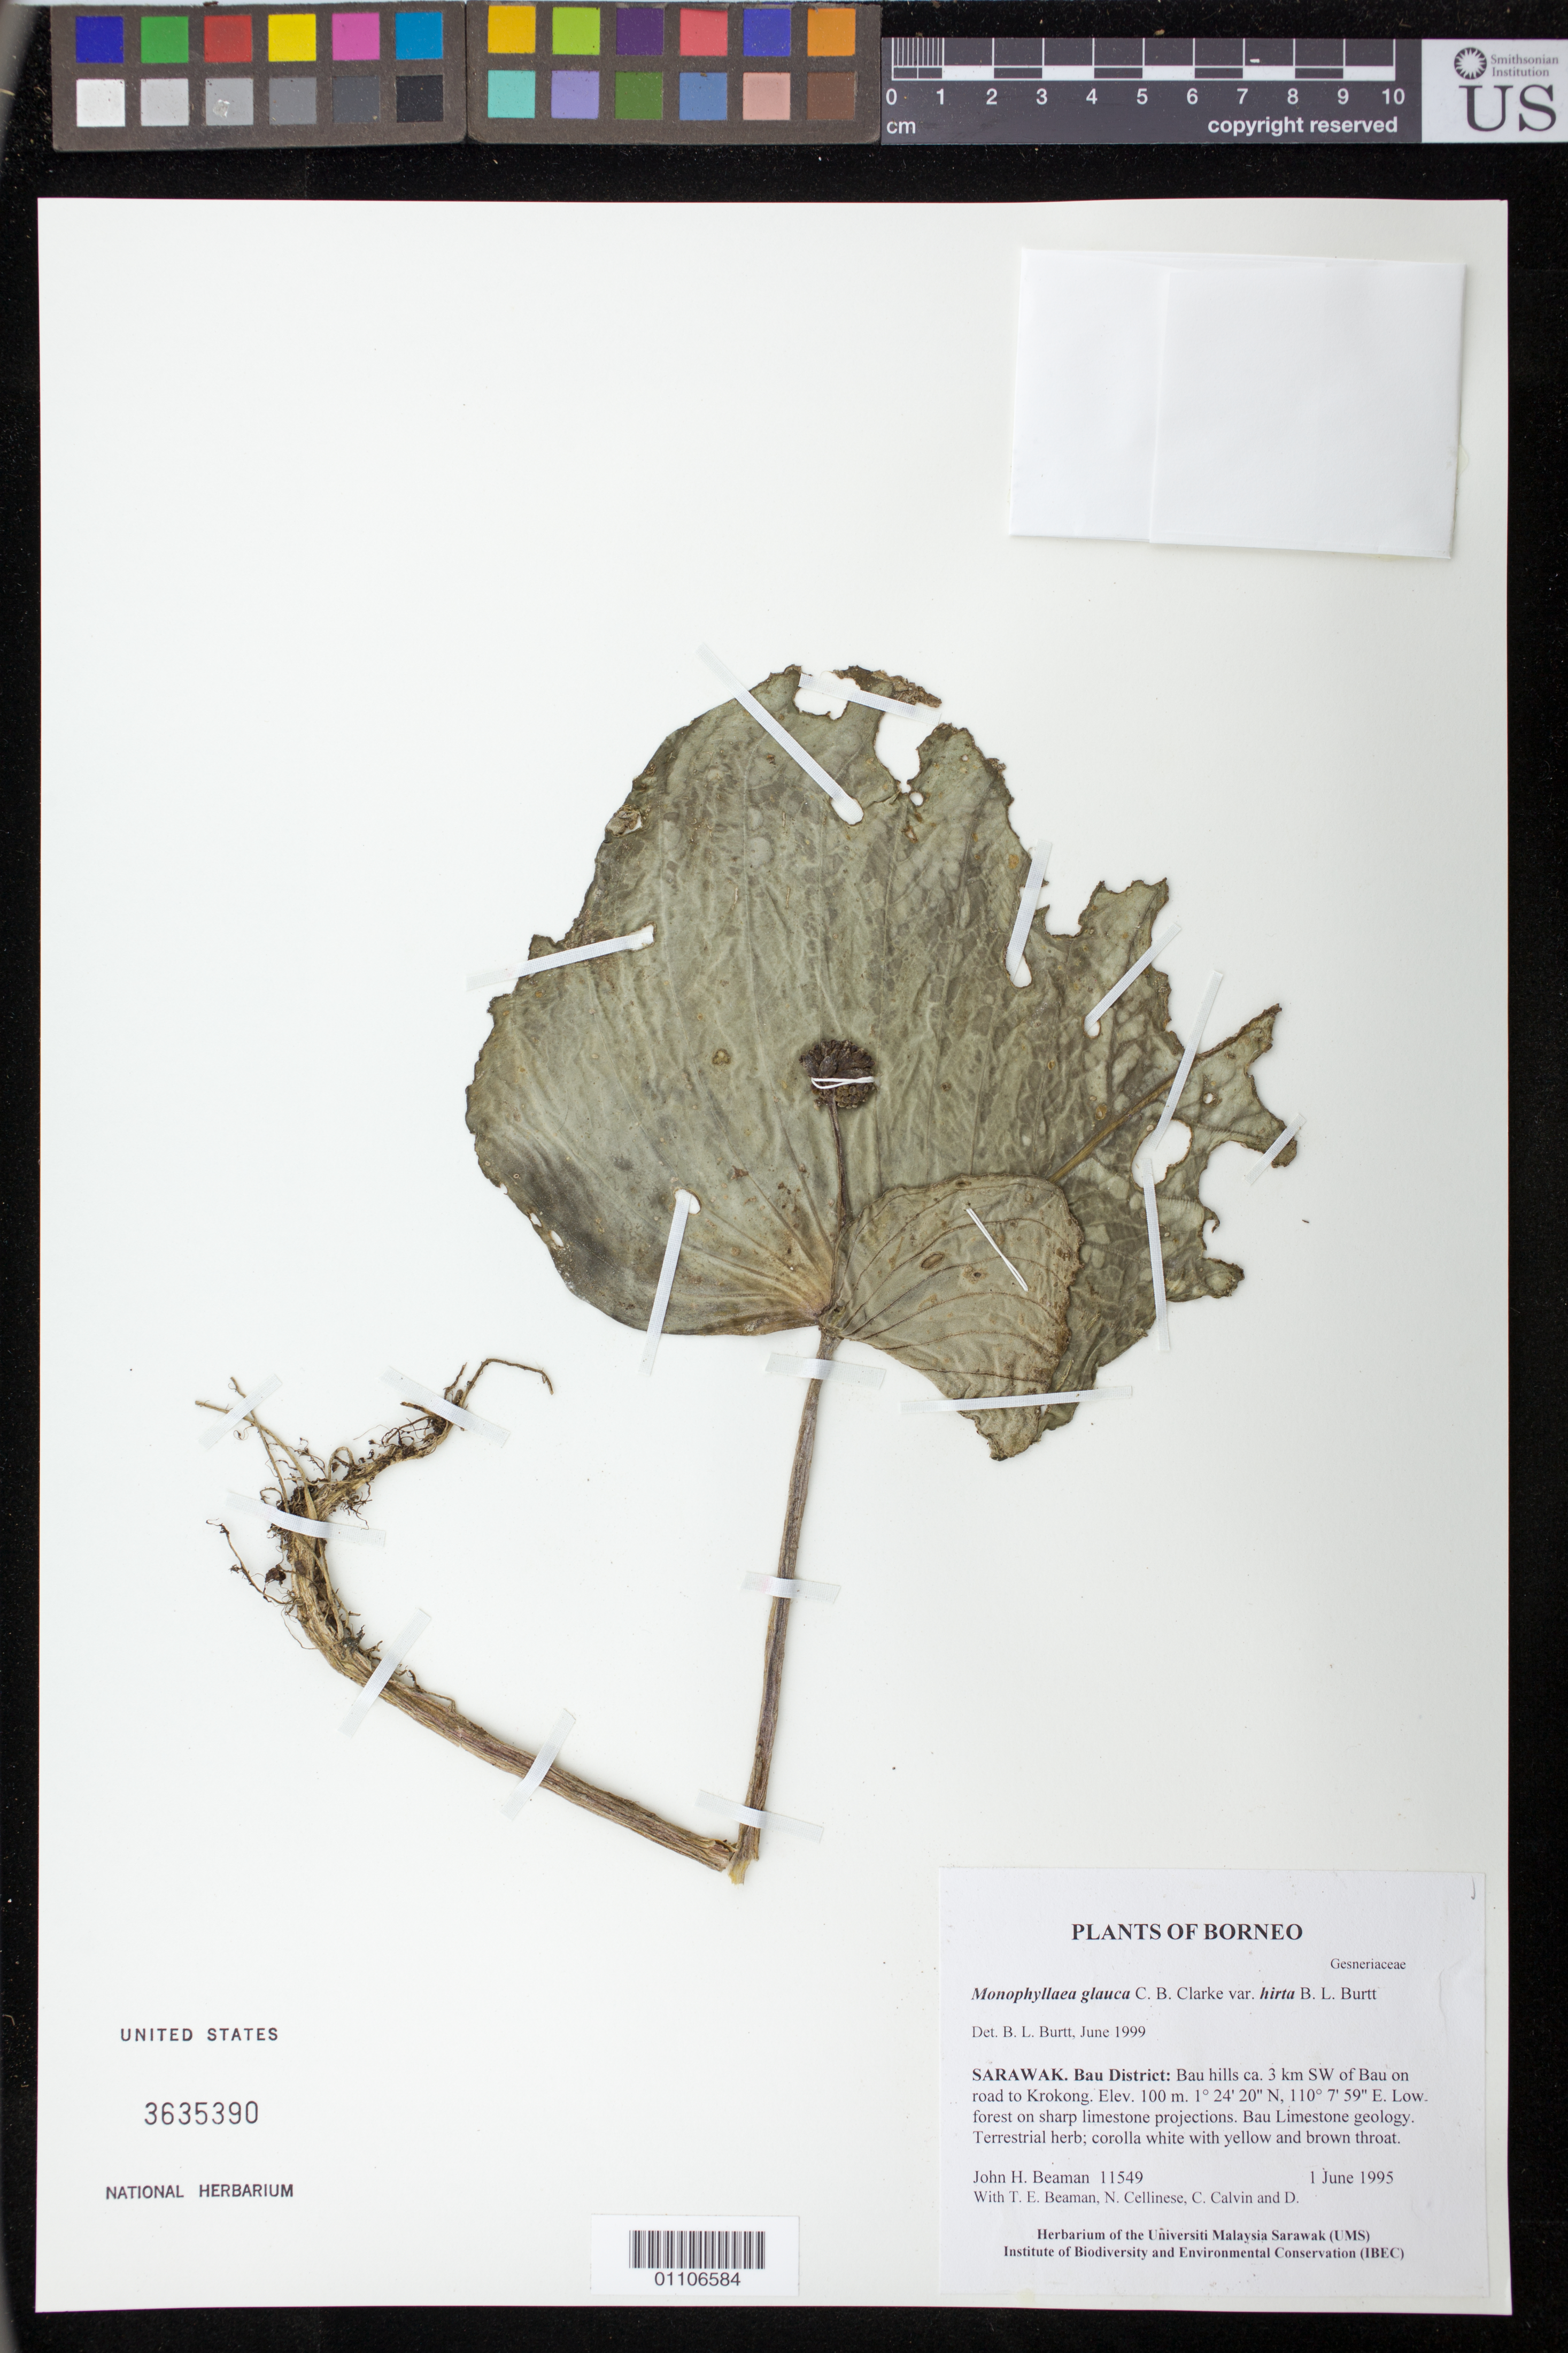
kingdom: Plantae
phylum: Tracheophyta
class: Magnoliopsida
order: Lamiales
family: Gesneriaceae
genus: Monophyllaea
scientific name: Monophyllaea glauca var. hirta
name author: B.L. Burtt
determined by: Burtt, B. L.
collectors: J. H. Beaman & et al.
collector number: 11549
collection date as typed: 01 Jun 1995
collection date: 1995-06-01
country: Malaysia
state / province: Sarawak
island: Borneo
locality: Bau District: Bau hills ca. 3 km SW of Bau on road to Krokong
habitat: Low forest on sharp limestone projections, Bau Limestone geology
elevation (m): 100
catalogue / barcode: US 3635390